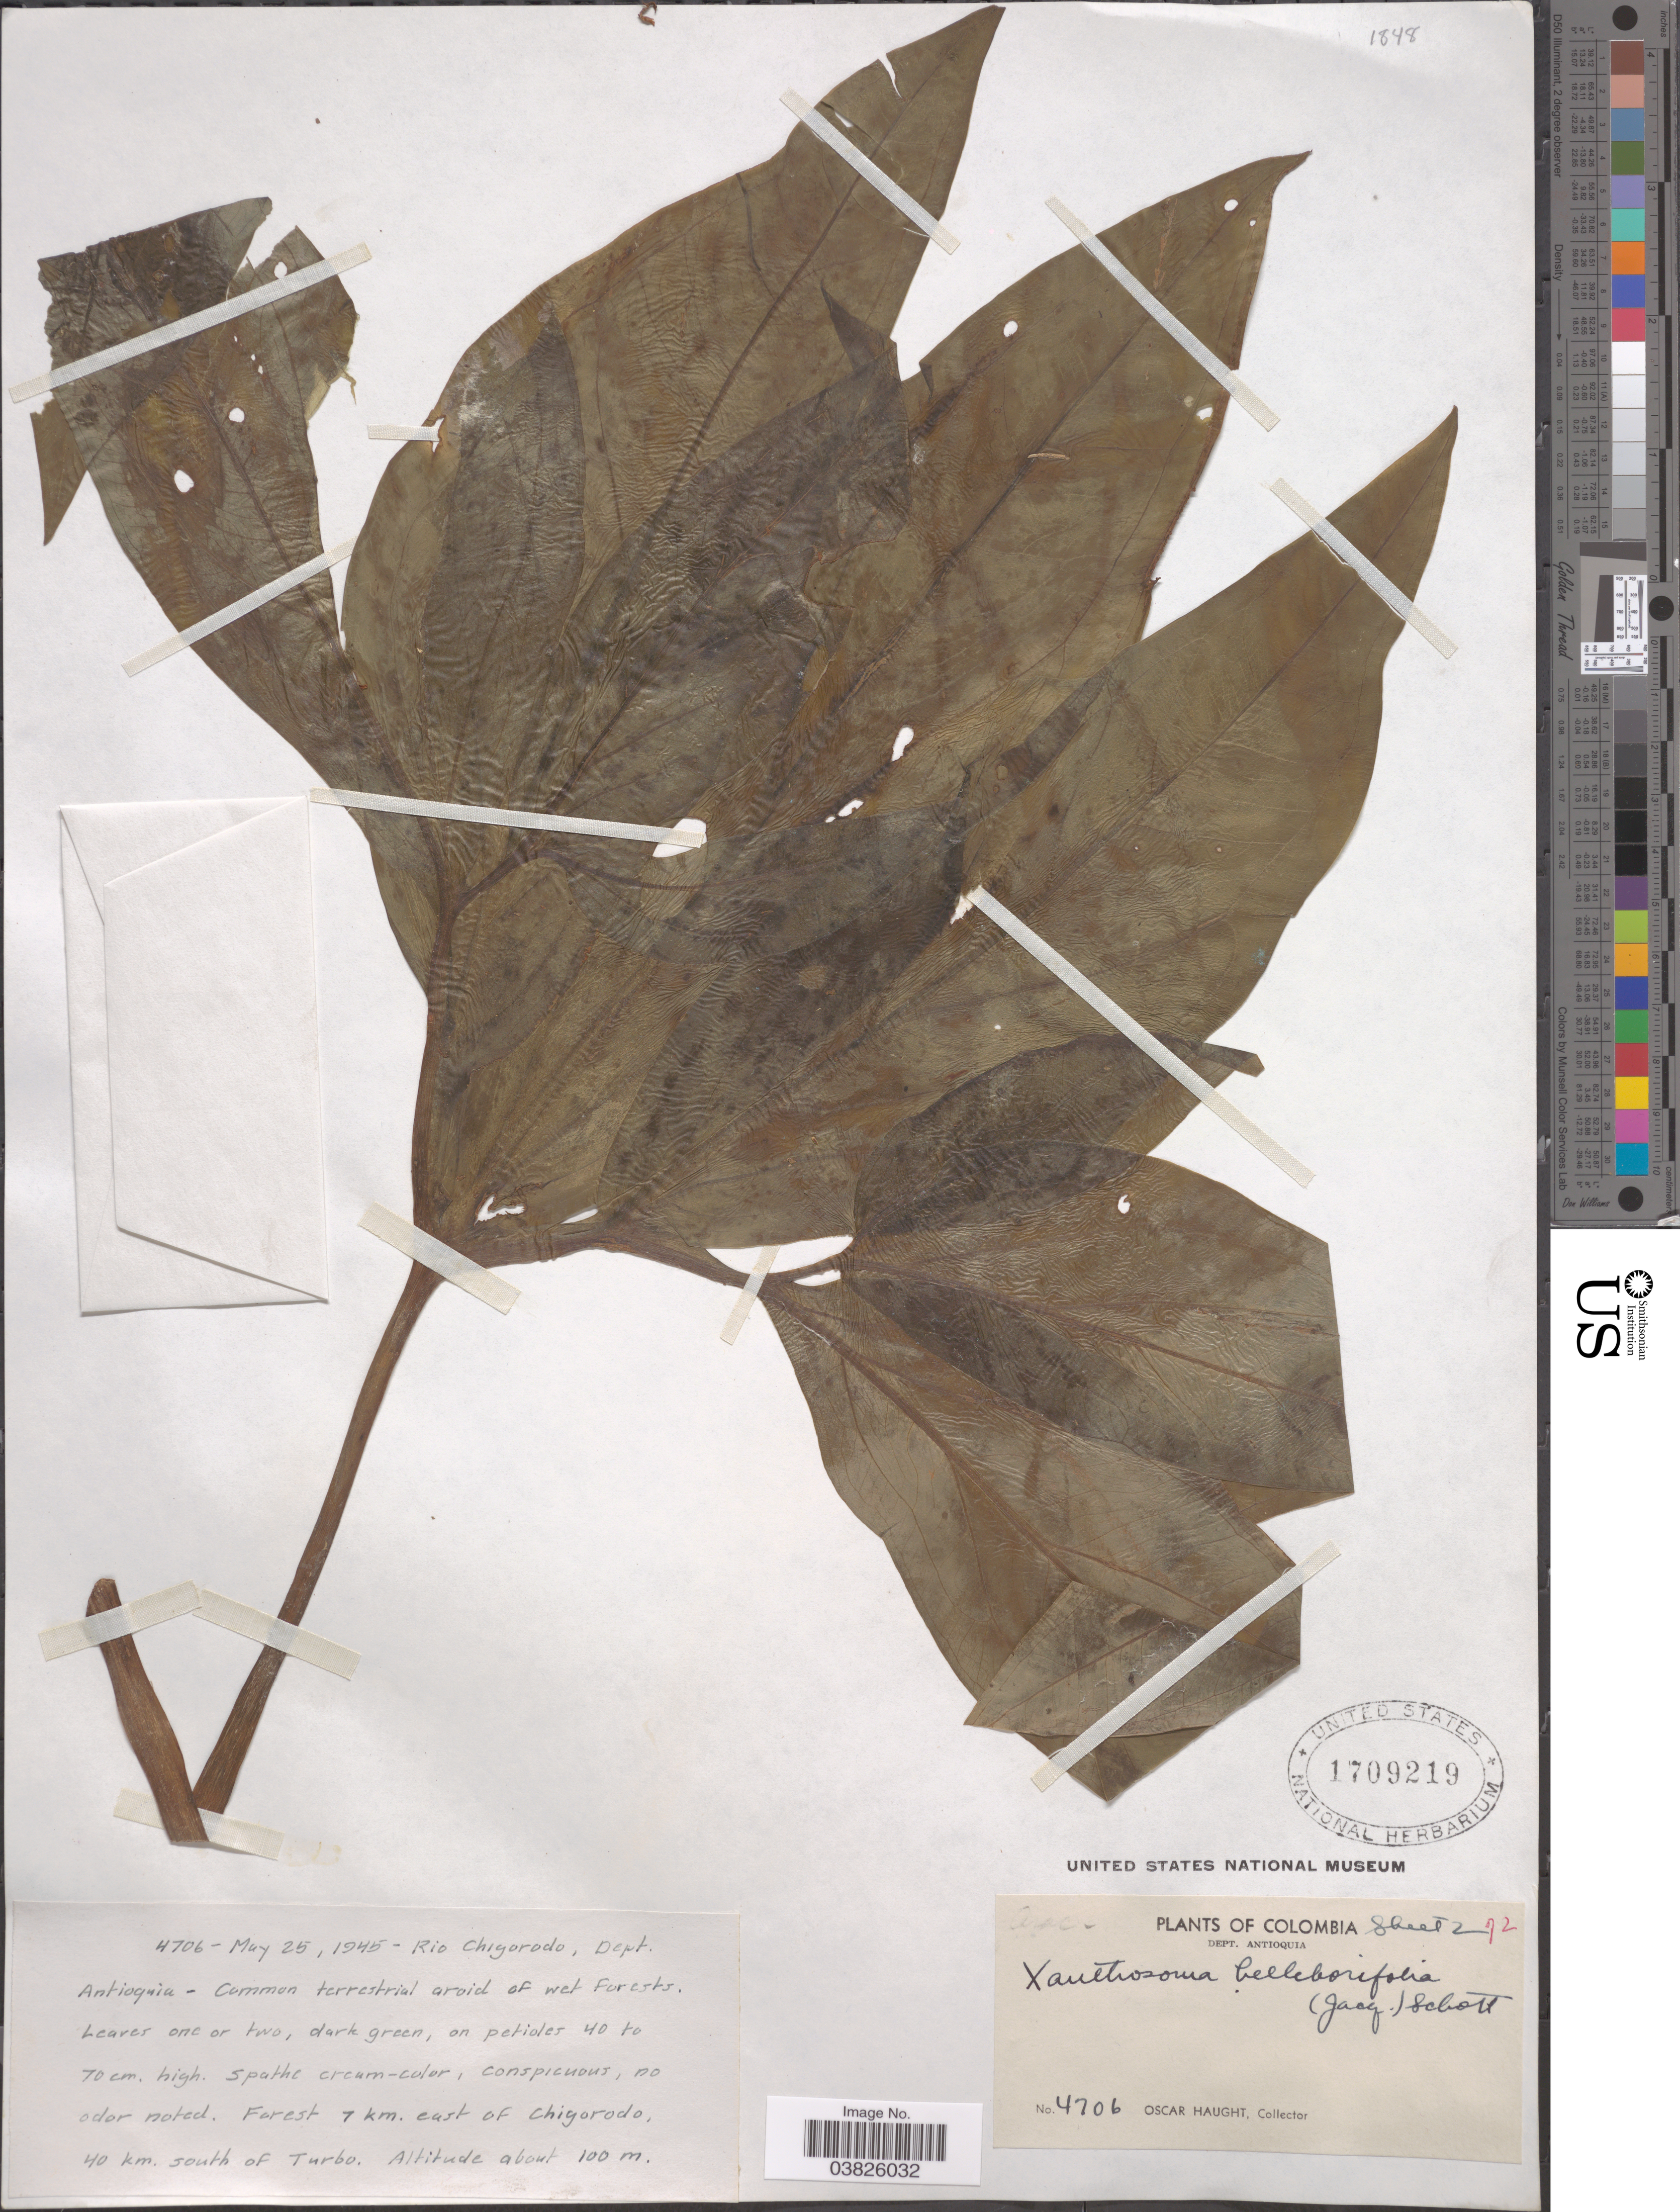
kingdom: Plantae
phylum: Tracheophyta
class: Liliopsida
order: Alismatales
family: Araceae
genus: Xanthosoma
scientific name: Xanthosoma helleborifolium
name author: (Jacq.) Schott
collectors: O. L. Haught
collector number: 4706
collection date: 1945-05-25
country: Colombia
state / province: Antioquia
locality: Rio Chigorodo, Dept. Antioquia. forest 7 km. east of Chigorodo, 40 km. south of Turbo.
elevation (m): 100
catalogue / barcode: US 1709219